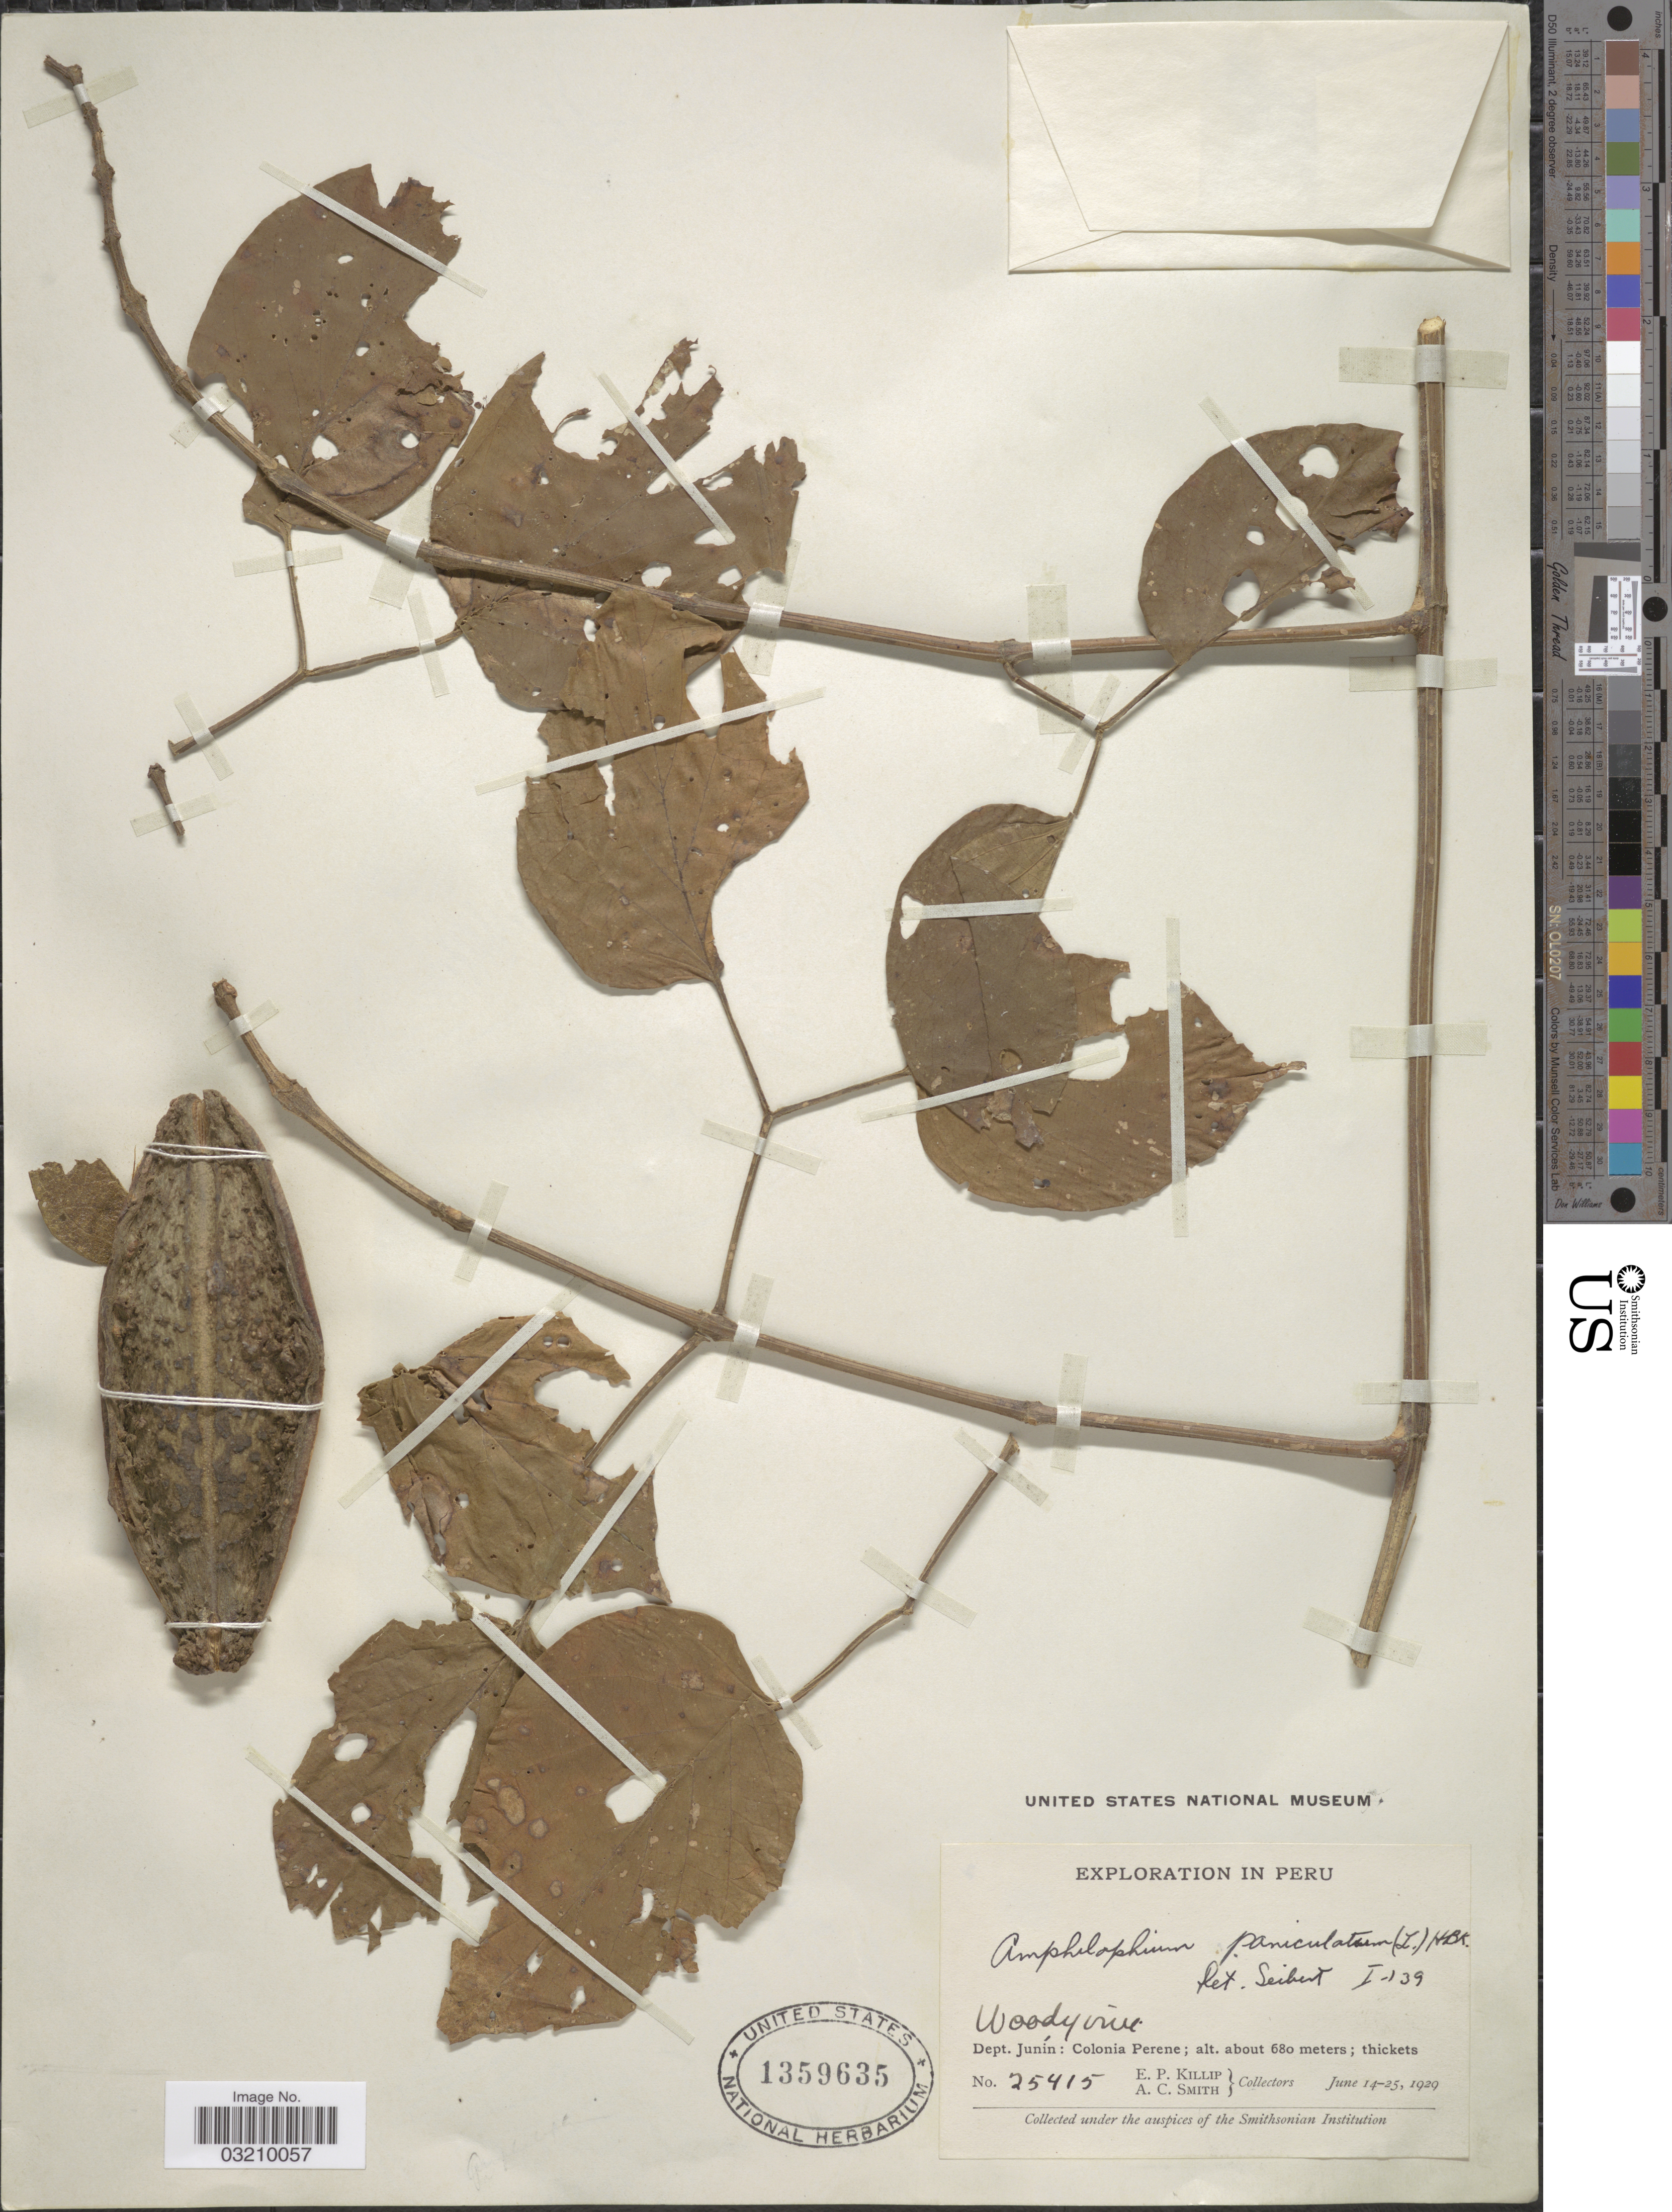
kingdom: Plantae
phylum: Tracheophyta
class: Magnoliopsida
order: Lamiales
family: Bignoniaceae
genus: Amphilophium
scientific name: Amphilophium paniculatum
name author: (L.) Kunth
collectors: E. P. Killip & A. C. Smith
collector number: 25415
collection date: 1929-06-14/1929-06-25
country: Peru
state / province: Junín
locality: Dept. Junín : Colonia Perene.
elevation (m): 680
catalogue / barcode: US 1359635